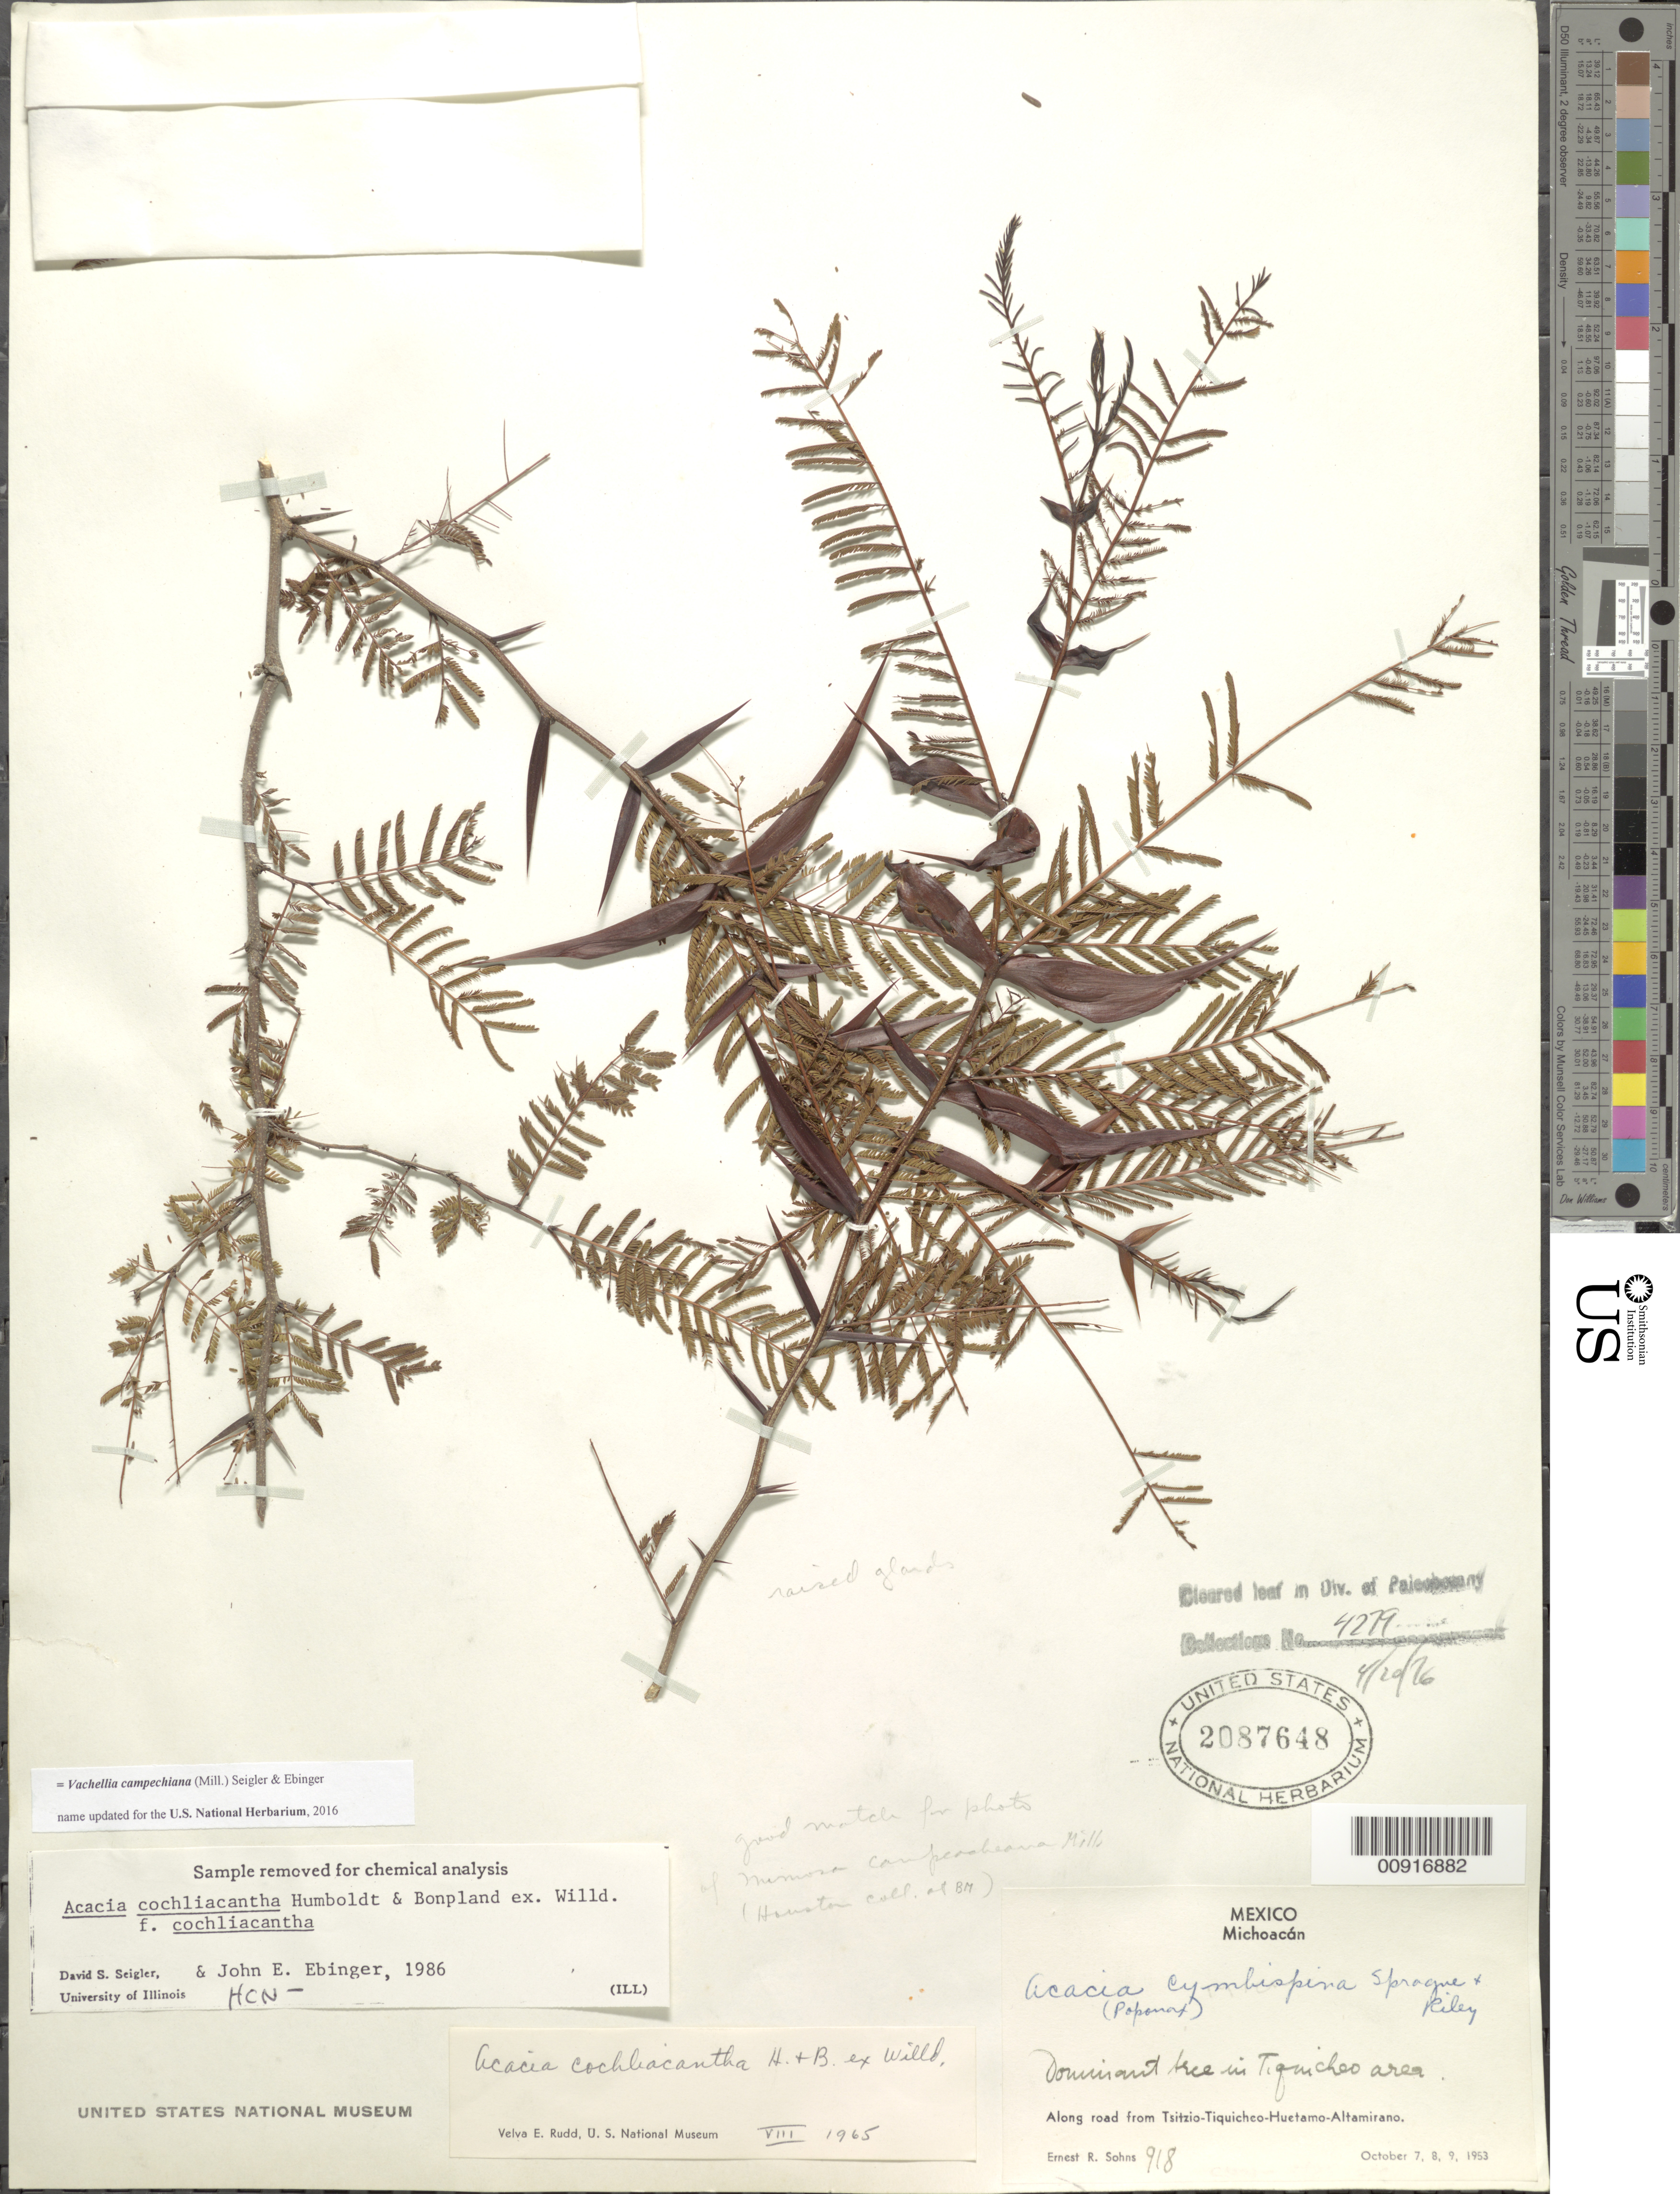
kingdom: Plantae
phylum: Tracheophyta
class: Magnoliopsida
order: Fabales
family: Fabaceae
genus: Vachellia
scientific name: Vachellia campechiana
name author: (Mill.) Seigler & Ebinger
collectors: E. R. Sohns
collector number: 918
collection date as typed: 07 Oct 1953 to 09 Oct 1953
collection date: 1953-10-07/1953-10-09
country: Mexico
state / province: Michoacán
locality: Along road from Tsitzio-Tiquicheo-Huetamo-Altamirano.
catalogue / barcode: US 2087648